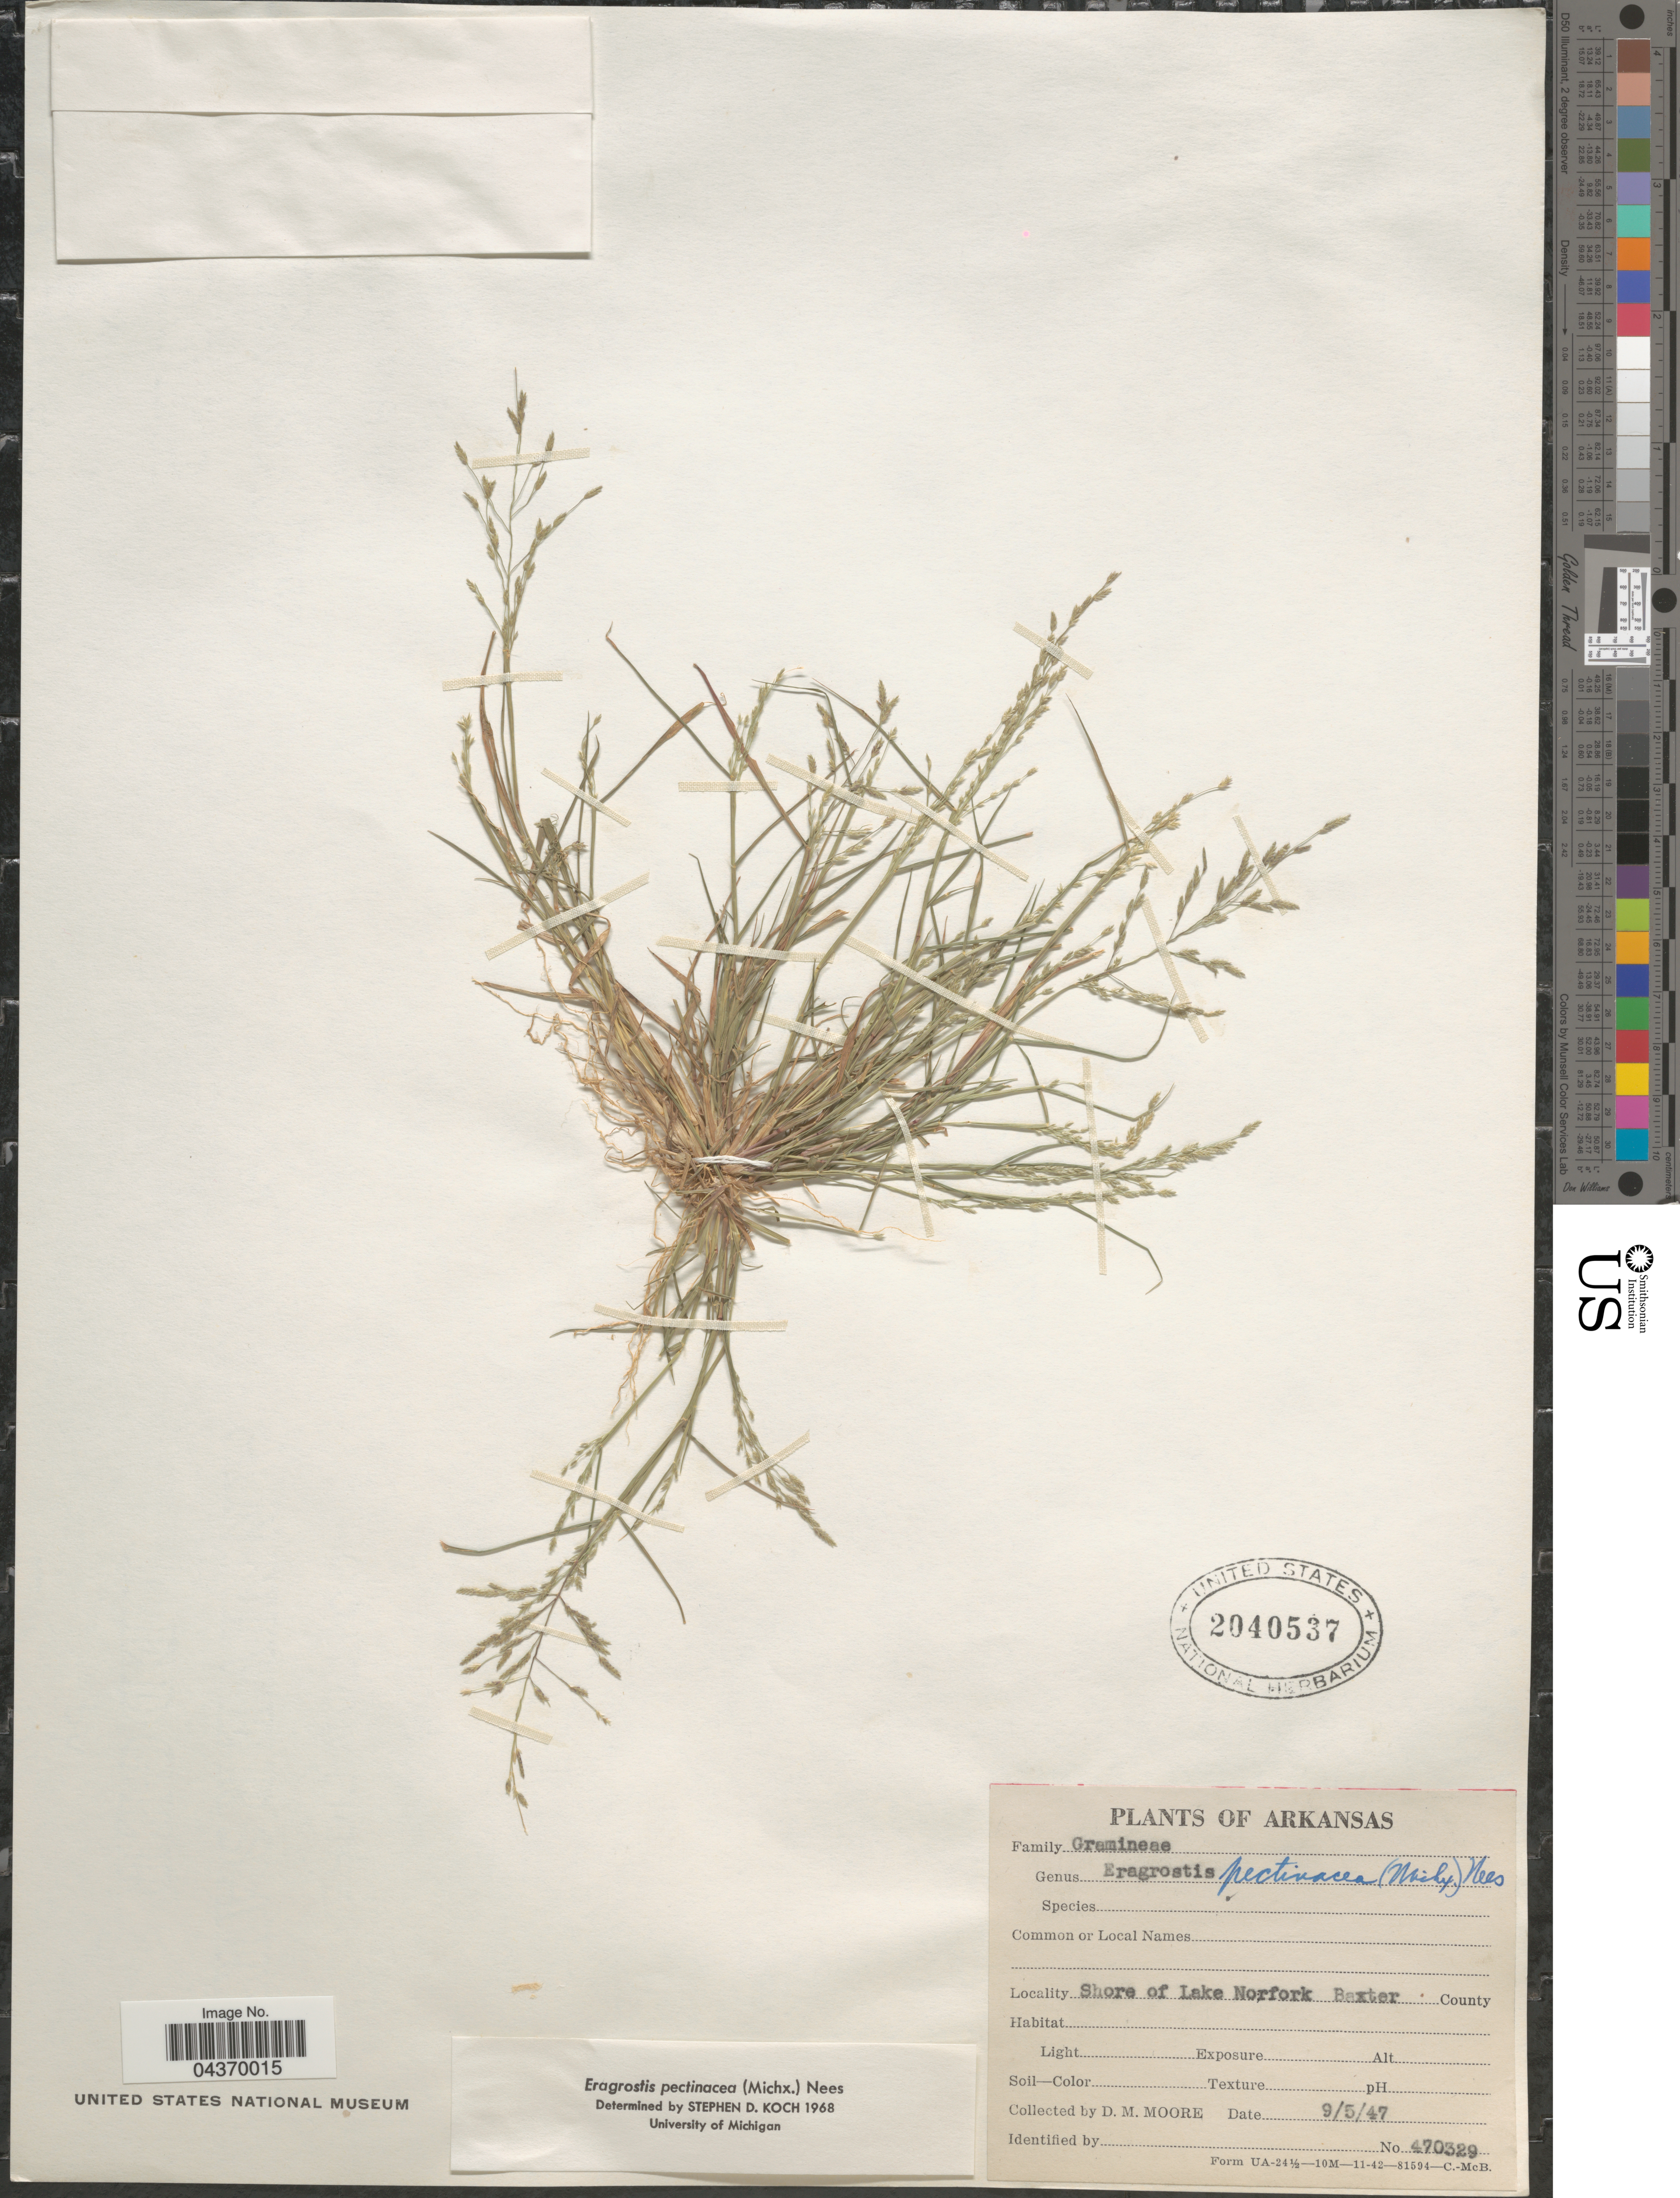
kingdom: Plantae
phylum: Tracheophyta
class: Liliopsida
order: Poales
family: Poaceae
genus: Eragrostis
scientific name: Eragrostis pectinacea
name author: (Michx.) Nees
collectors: D. Moore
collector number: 470329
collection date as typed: Transcribed d/m/y: 5/9/47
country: United States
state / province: Arkansas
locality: Shore of Lake Norfolk Baxter County.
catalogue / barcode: US 2040537